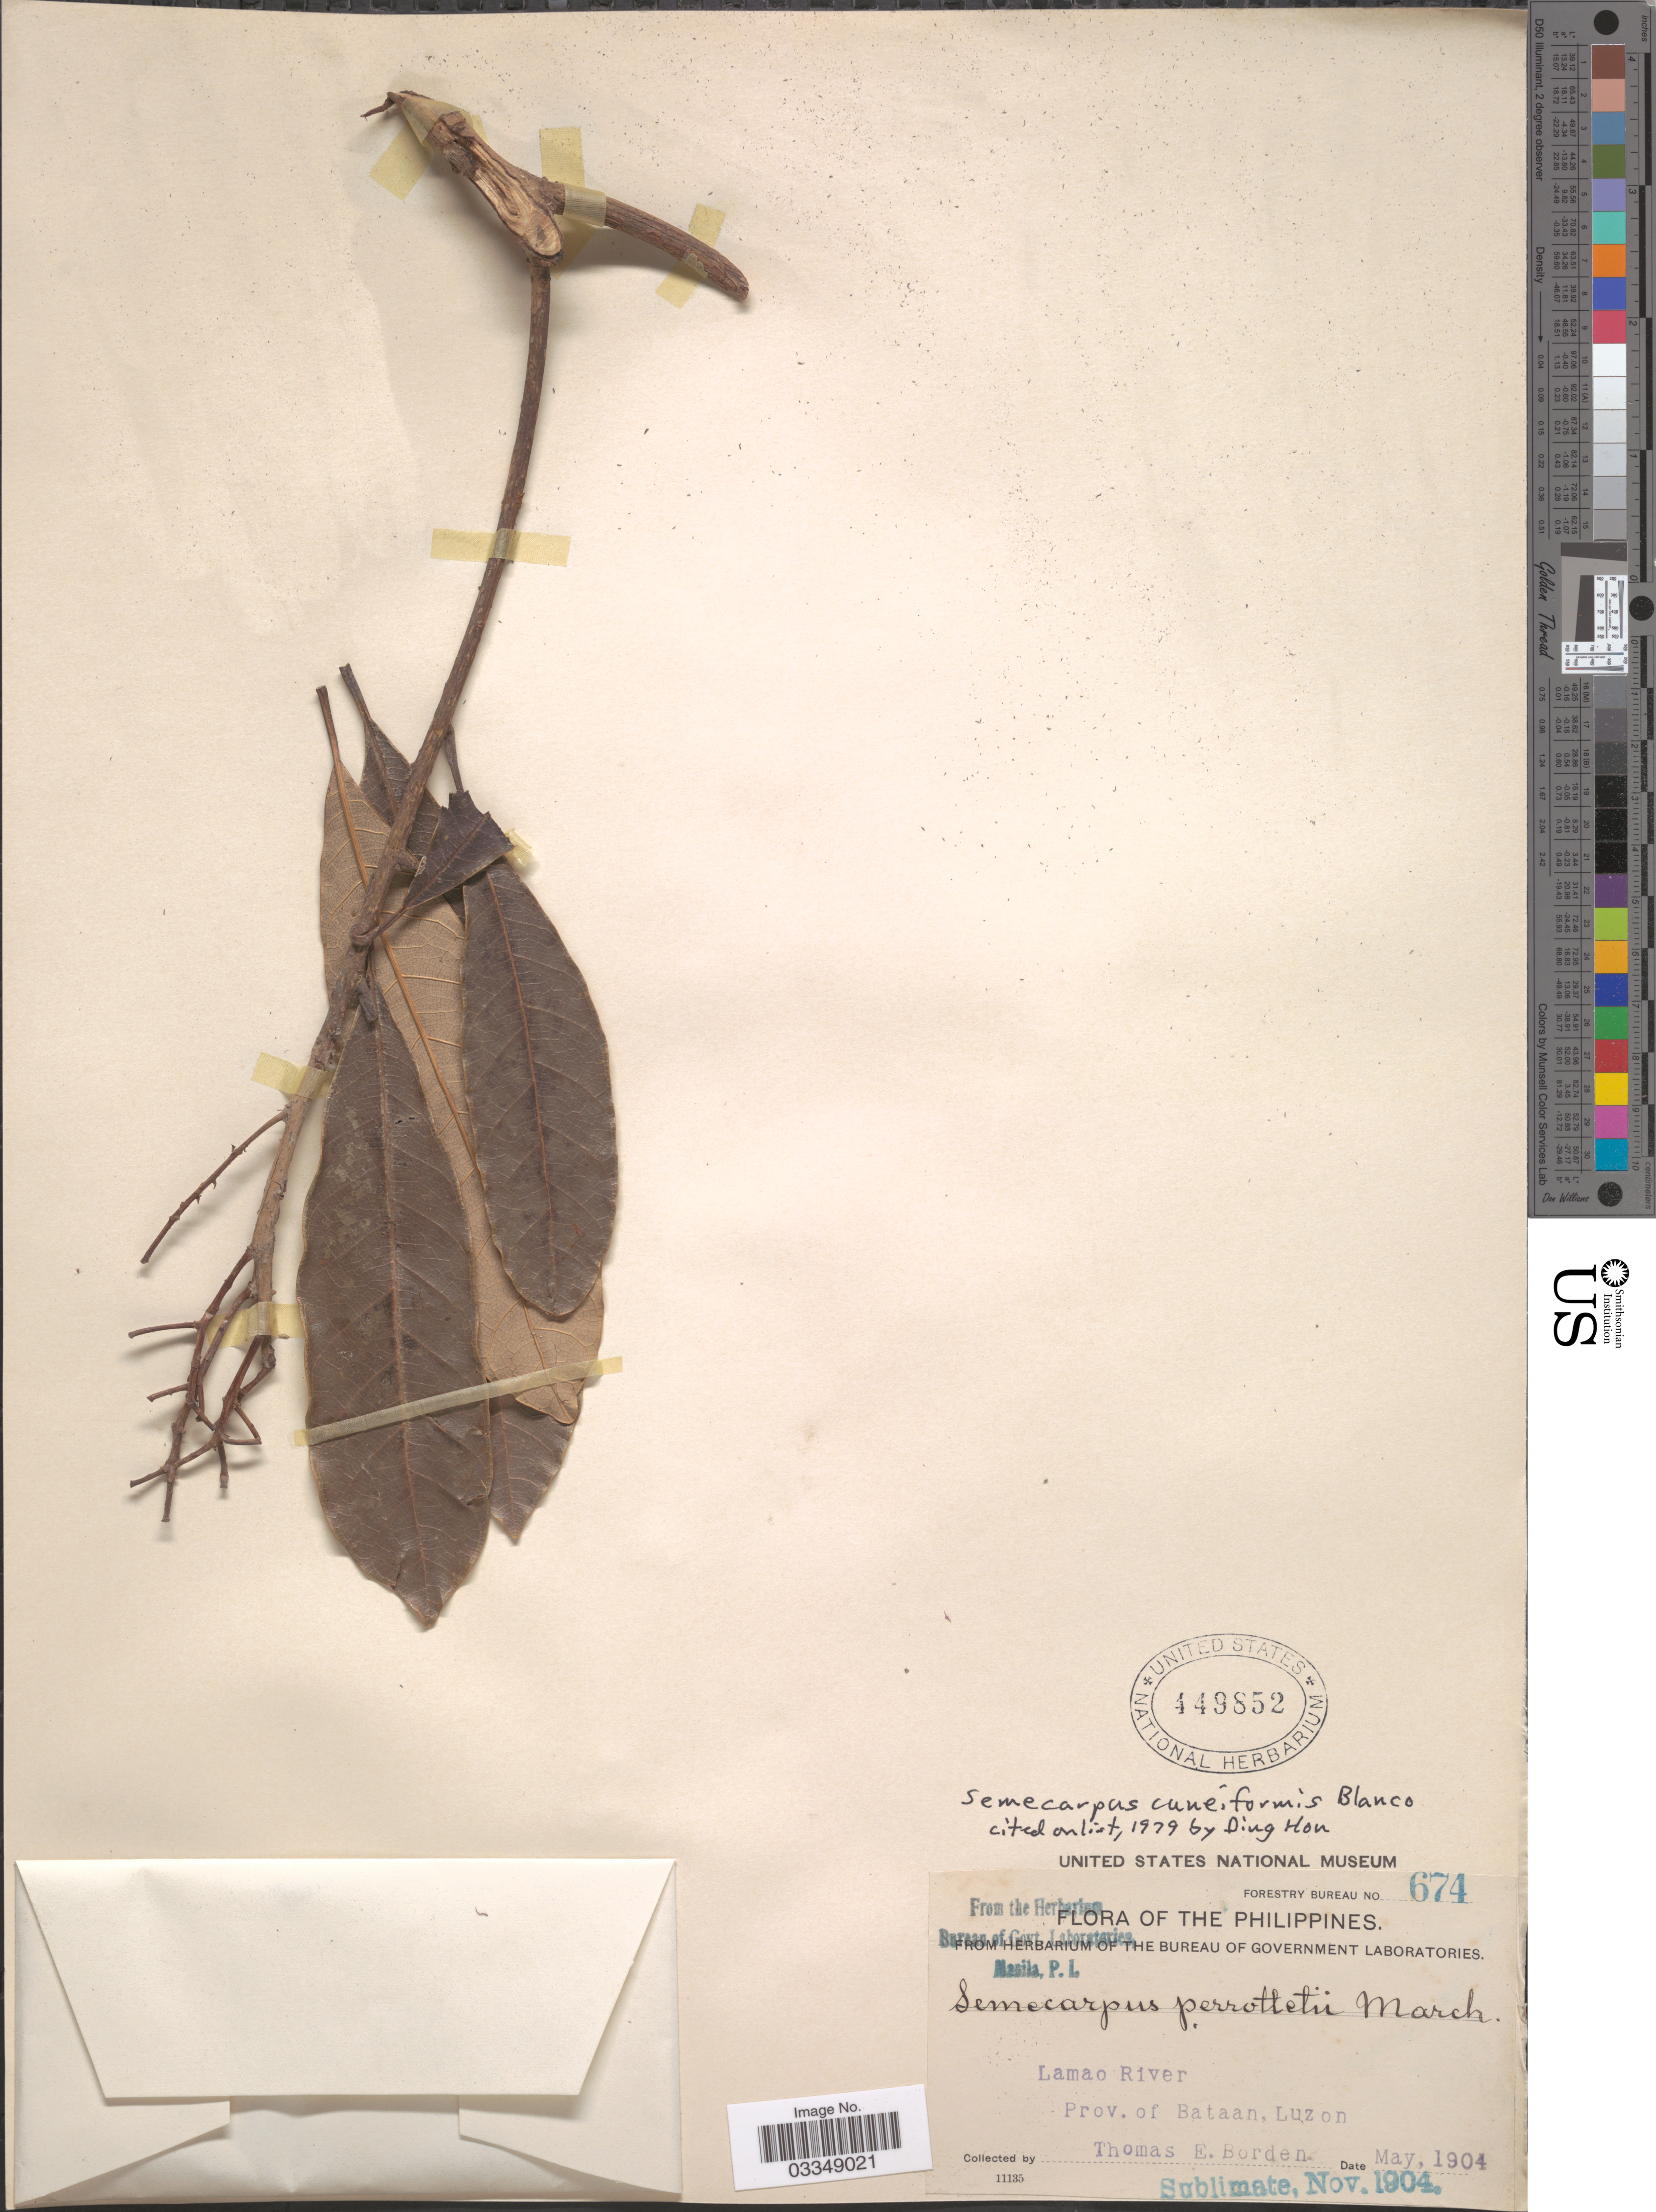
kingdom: Plantae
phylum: Tracheophyta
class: Magnoliopsida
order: Sapindales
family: Anacardiaceae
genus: Semecarpus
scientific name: Semecarpus cuneiformis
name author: Blanco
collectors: T. E. Borden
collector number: Forestry Bureau 674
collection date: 1904-05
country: Philippines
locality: Lamao River. Prov. of Bataan, Luzon.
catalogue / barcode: US 449852